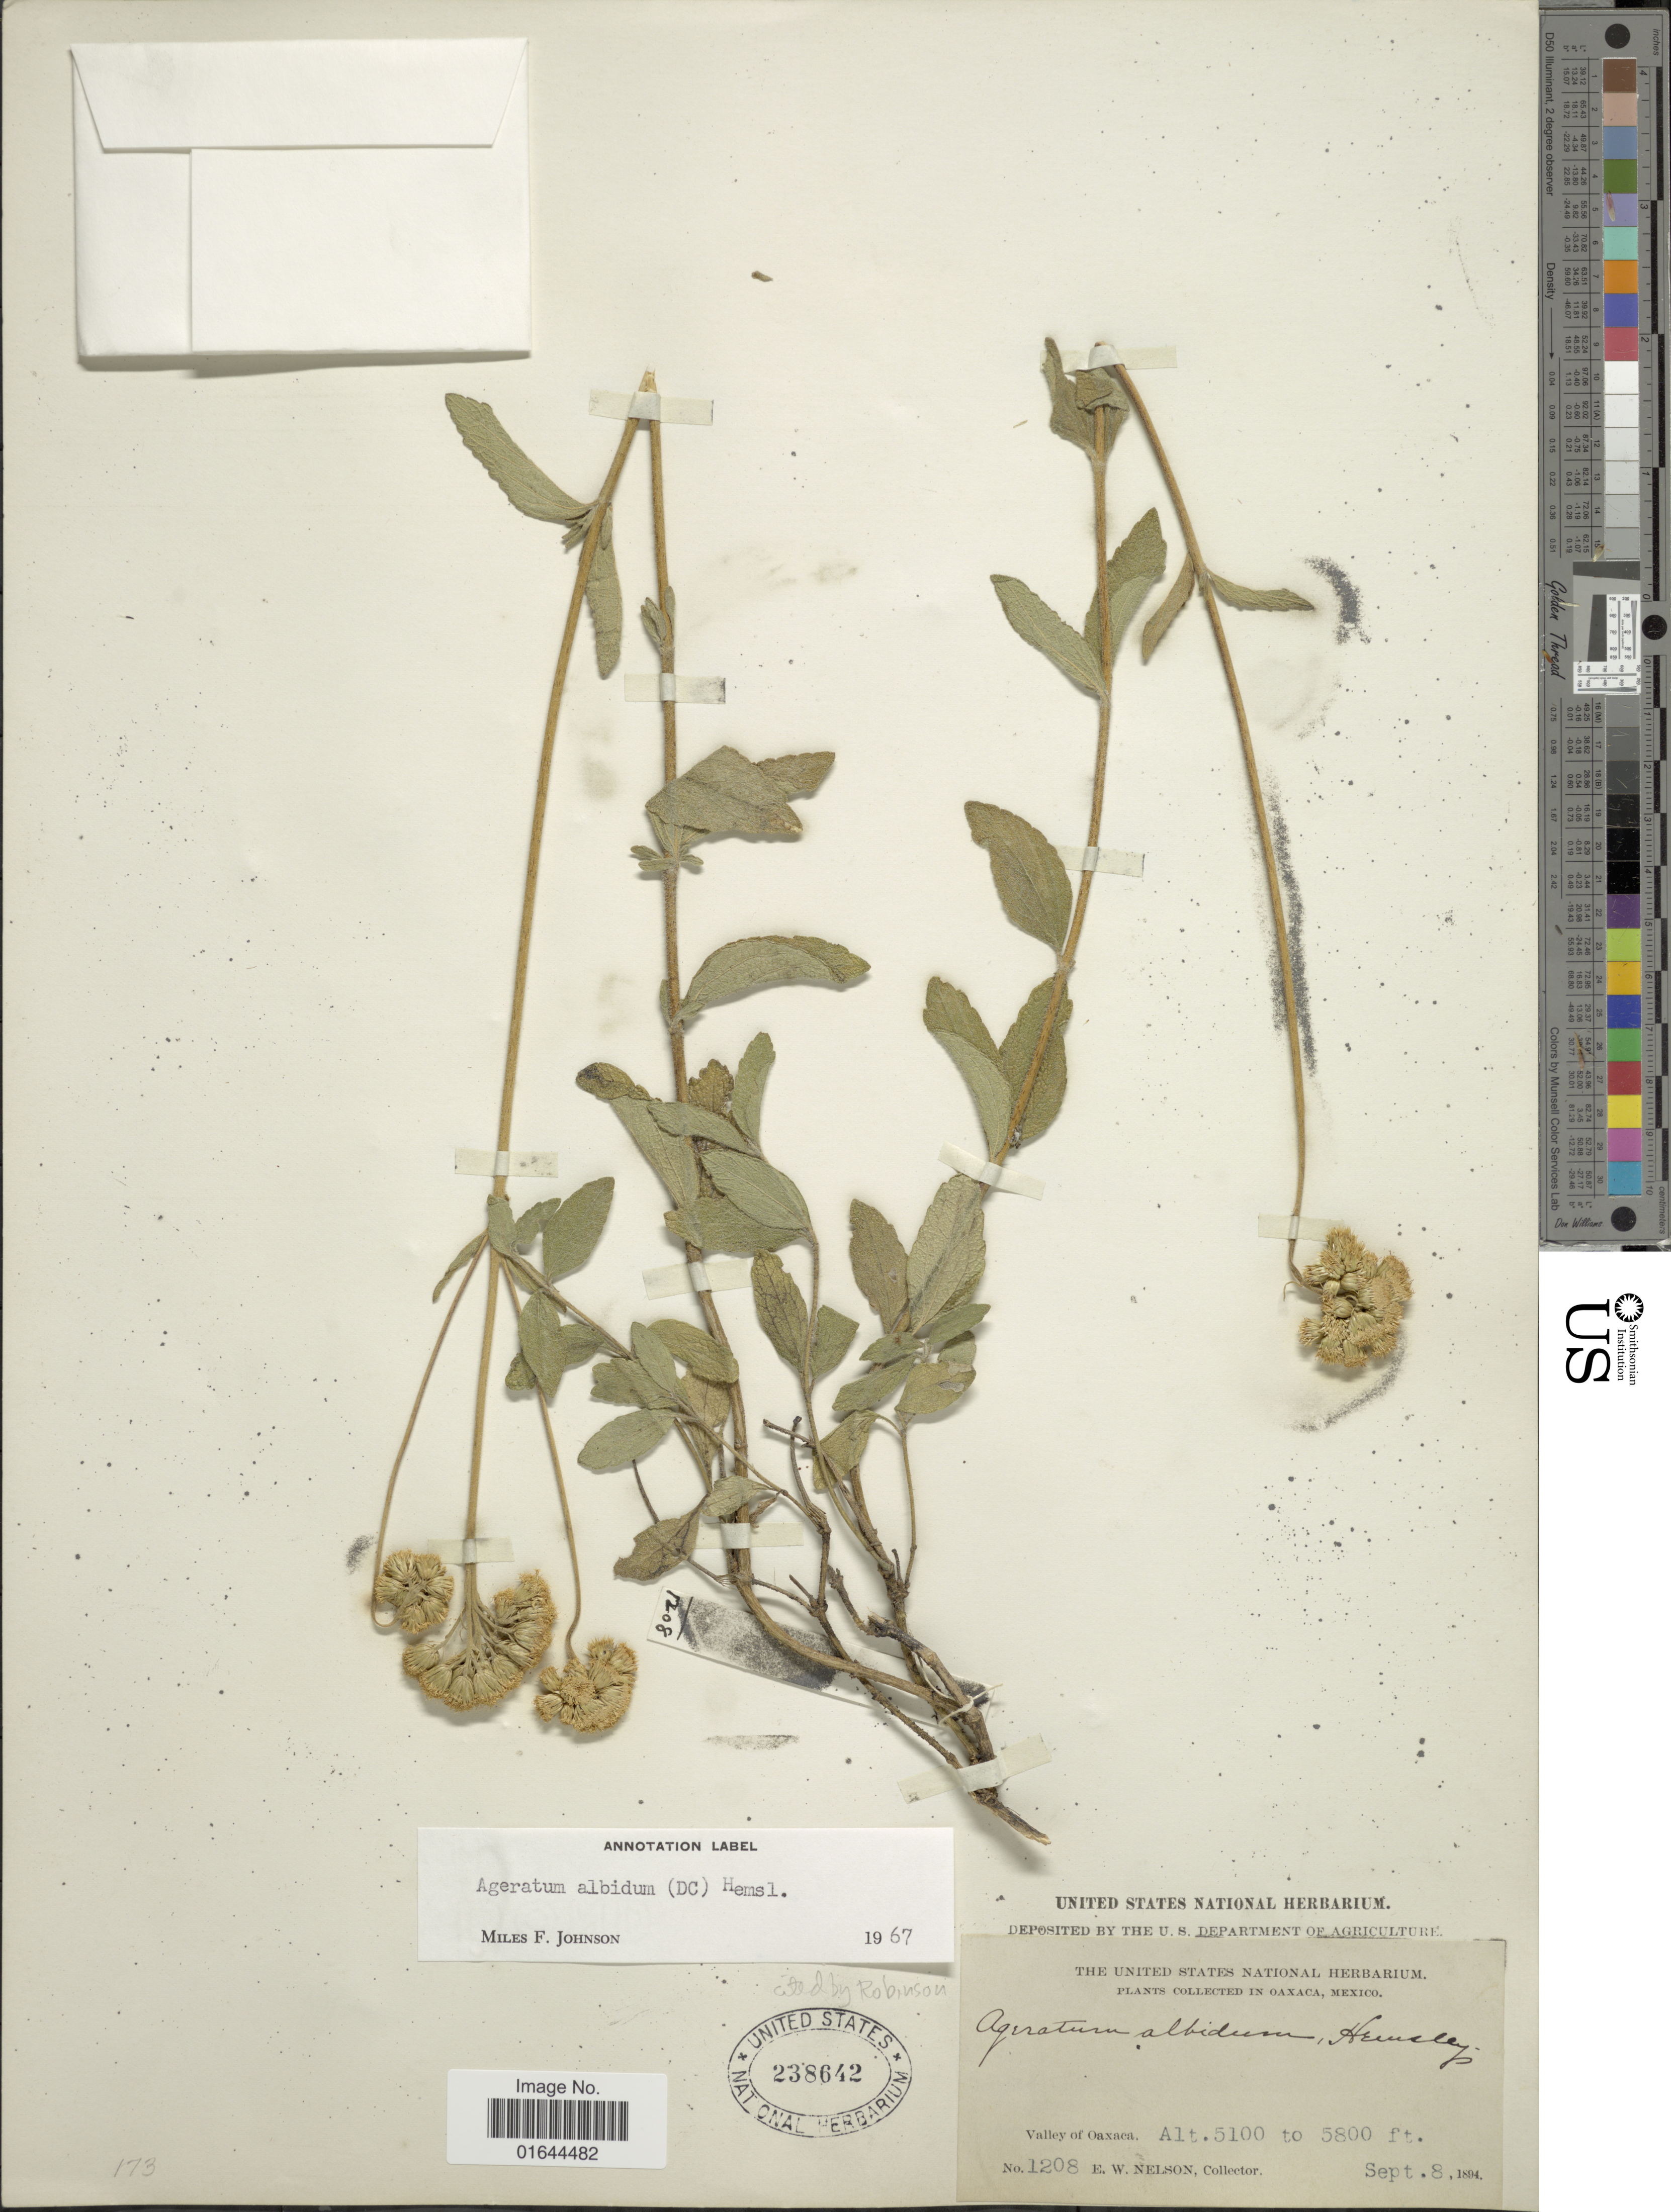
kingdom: Plantae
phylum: Tracheophyta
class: Magnoliopsida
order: Asterales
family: Asteraceae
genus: Ageratum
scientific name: Ageratum albidum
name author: (DC.) Hemsl.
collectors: E. W. Nelson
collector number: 1208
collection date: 1894-09-08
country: Mexico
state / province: Oaxaca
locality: Vicinity of Oaxaca.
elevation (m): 1554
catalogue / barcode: US 238642